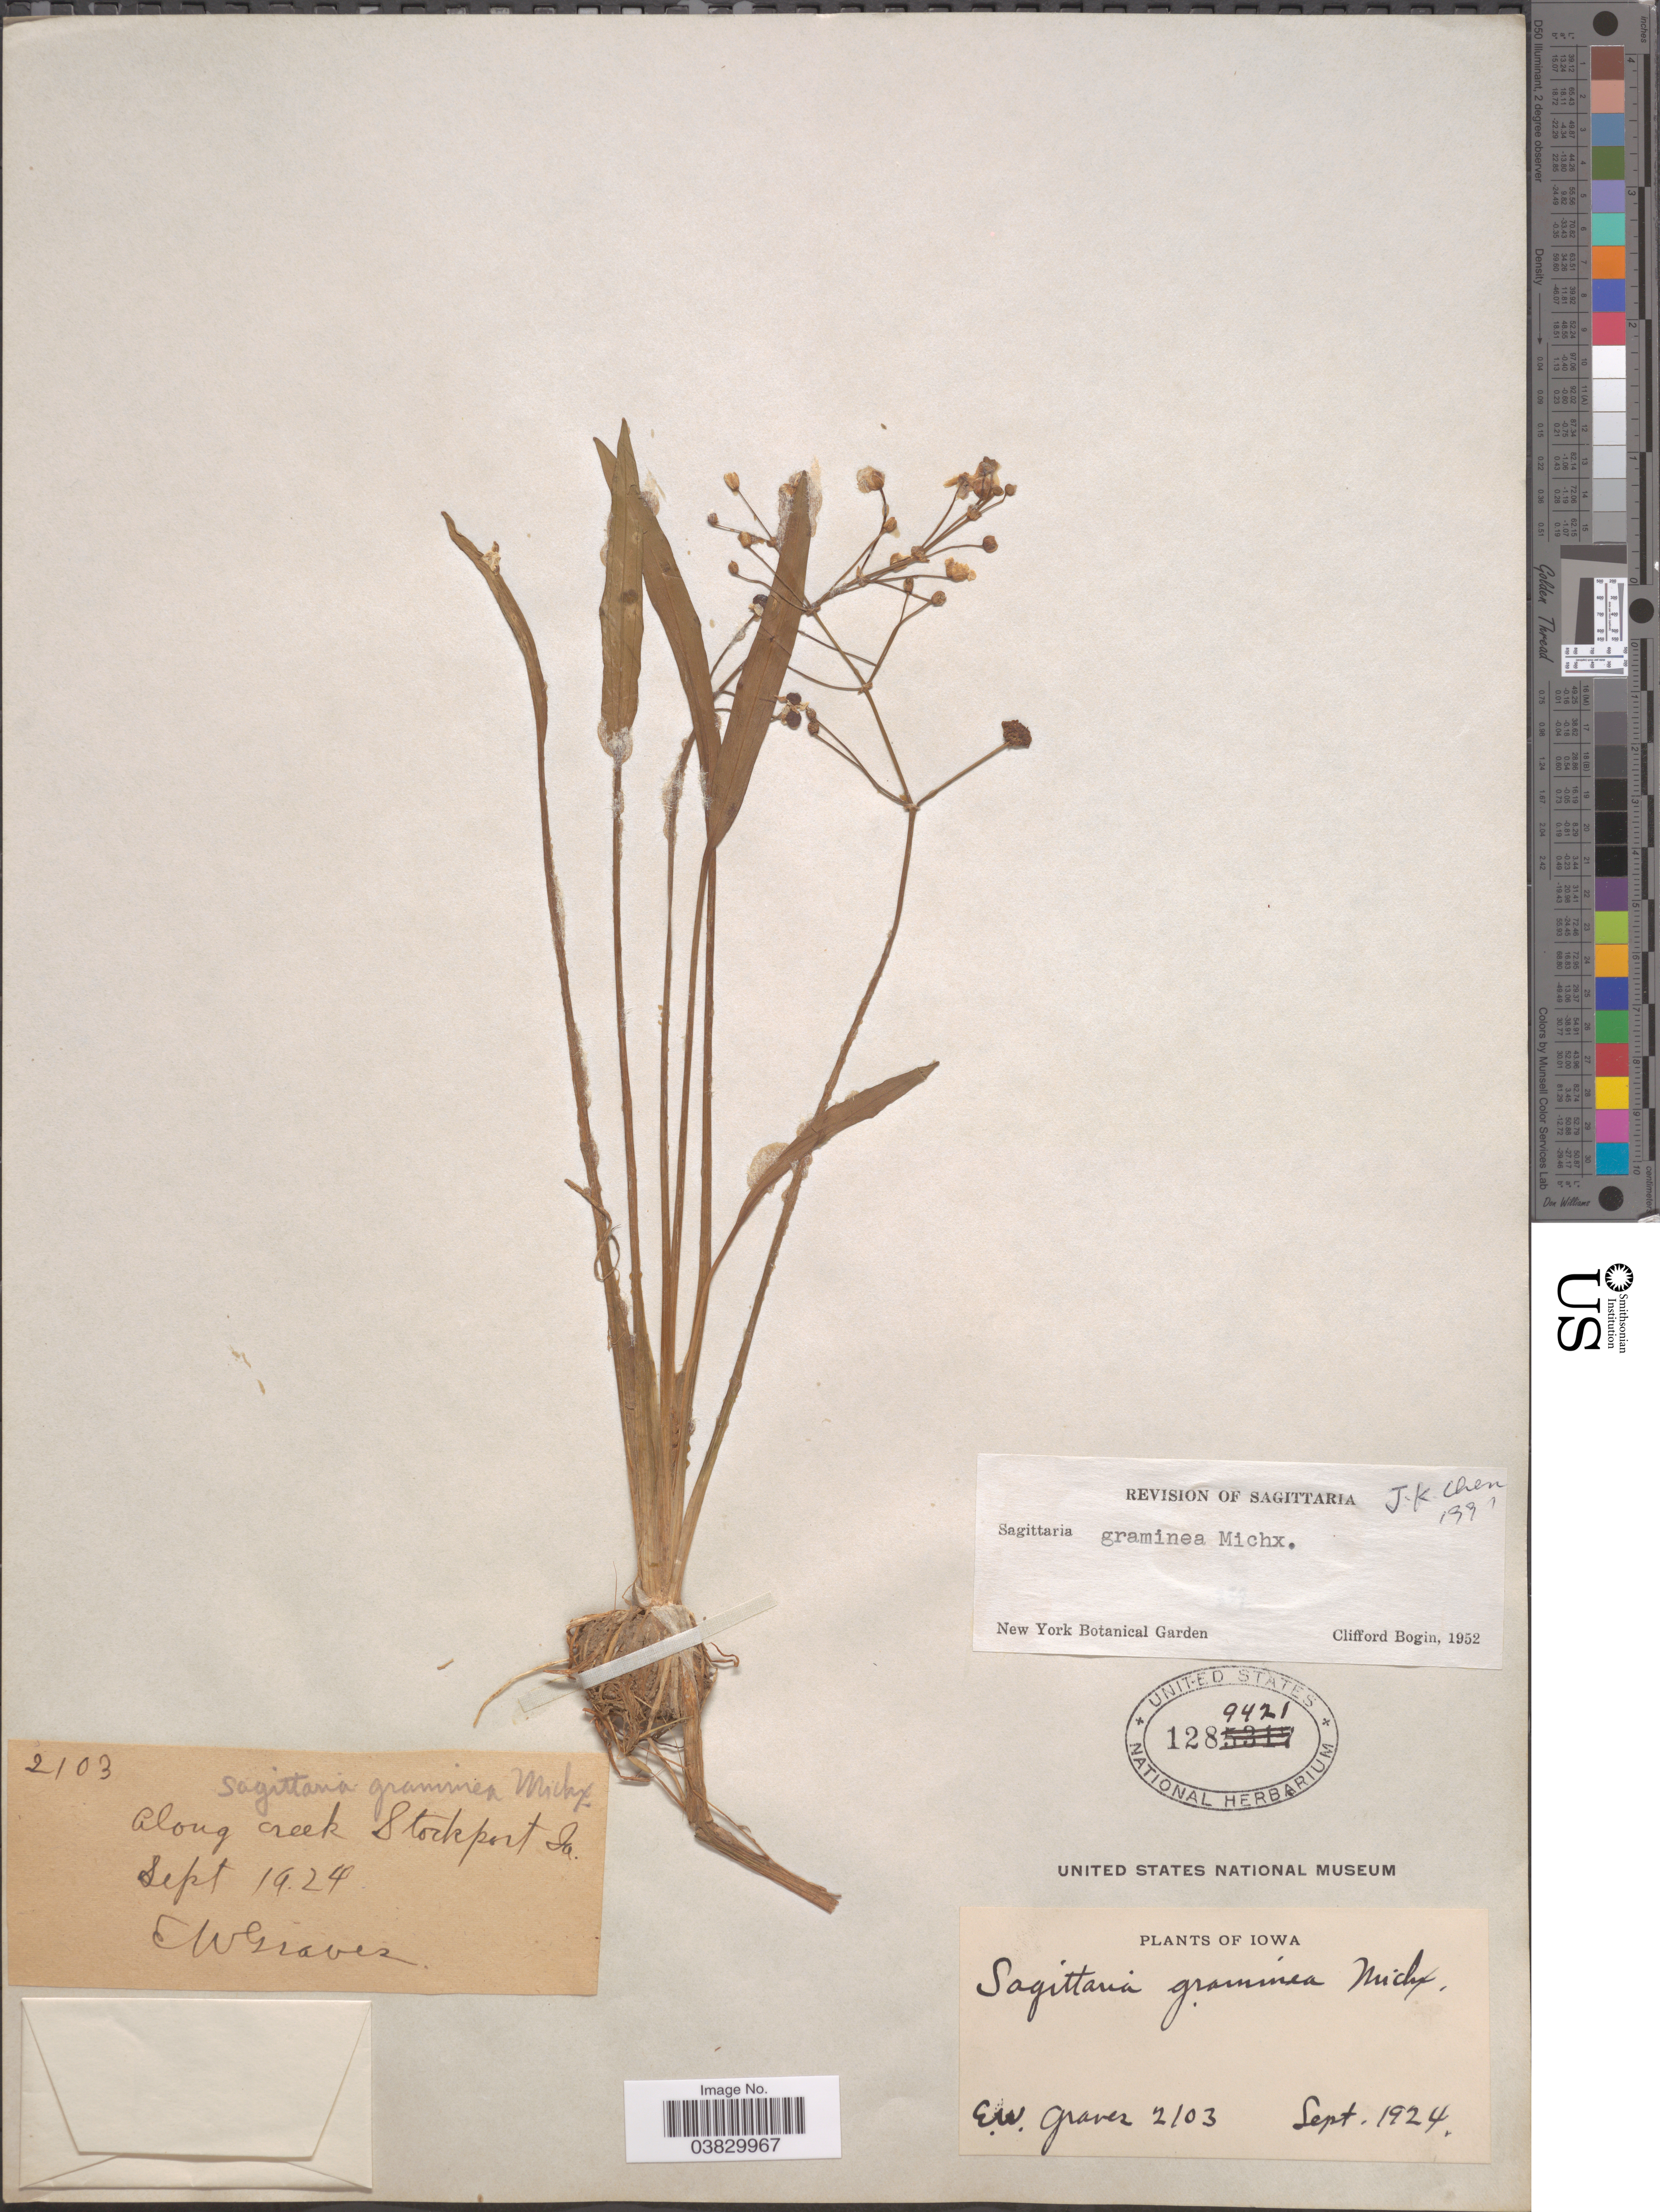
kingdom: Plantae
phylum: Tracheophyta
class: Liliopsida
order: Alismatales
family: Alismataceae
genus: Sagittaria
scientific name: Sagittaria graminea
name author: Michx.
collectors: E. Graves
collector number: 2103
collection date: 1924-09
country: United States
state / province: Iowa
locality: Along creek Stockport.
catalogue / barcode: US 1289421